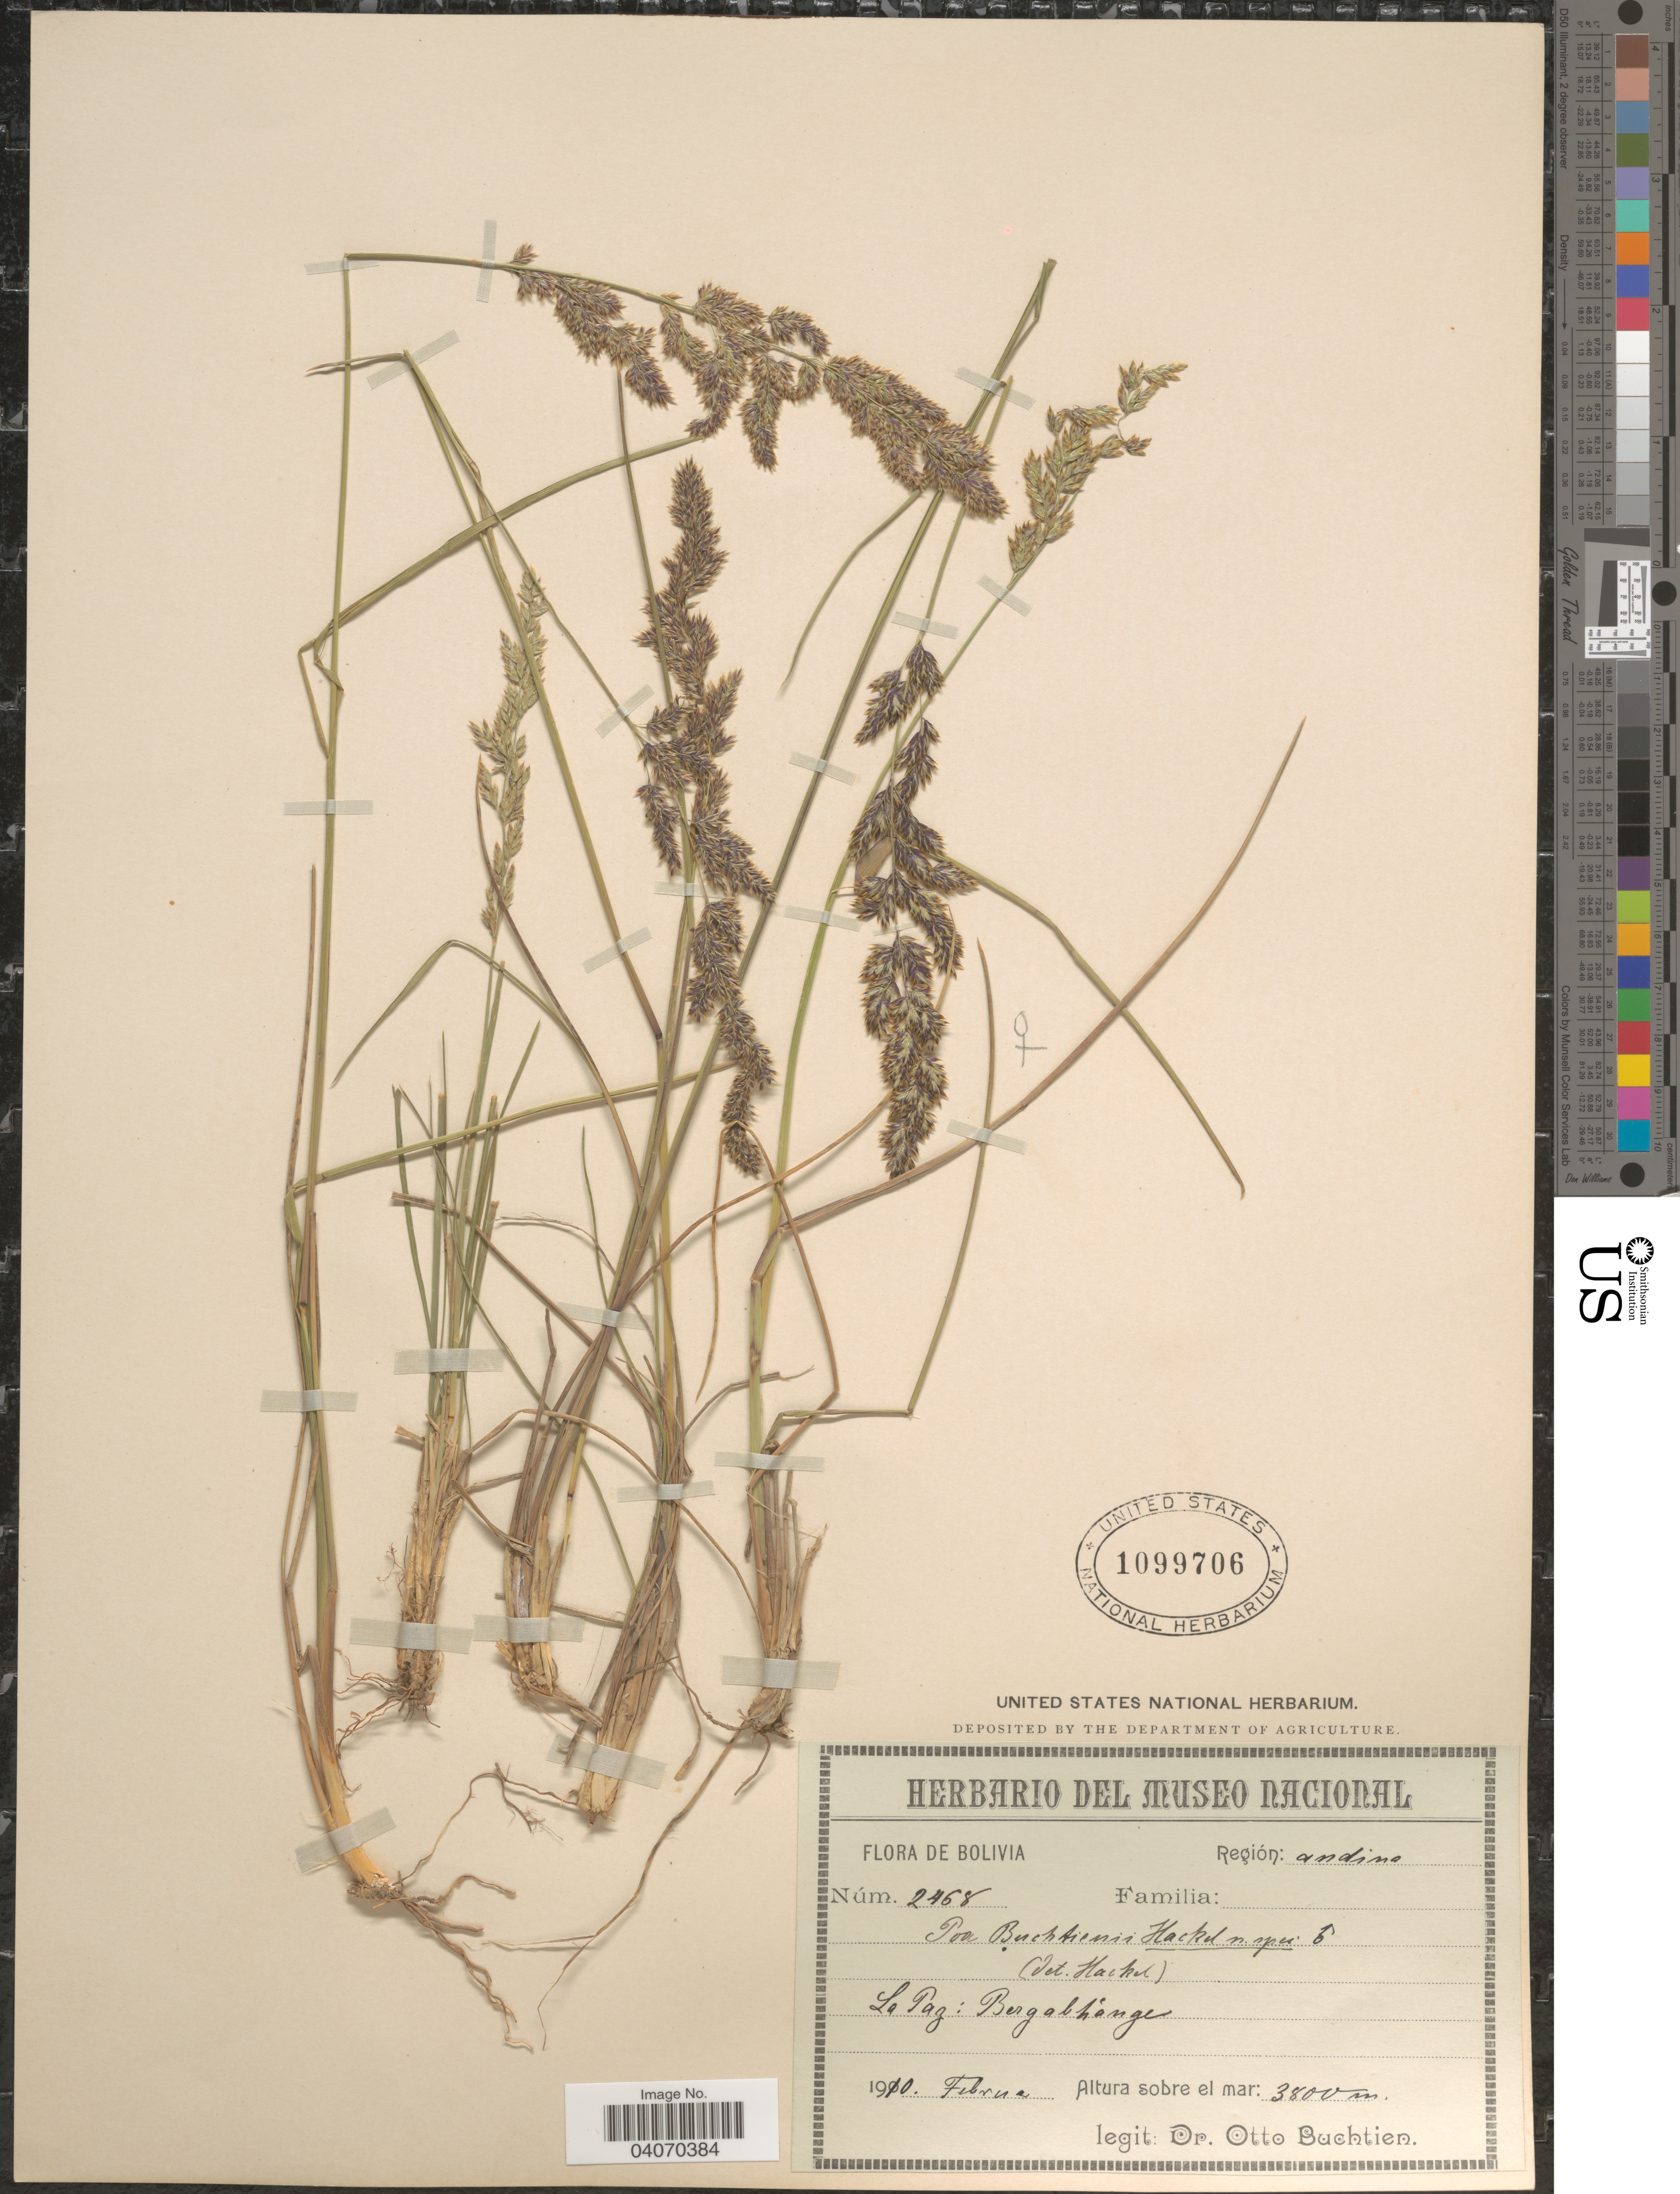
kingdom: Plantae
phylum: Tracheophyta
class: Liliopsida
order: Poales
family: Poaceae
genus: Poa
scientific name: Poa calchaquiensis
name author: Hack.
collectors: O. Buchtien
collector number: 2468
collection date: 1910-02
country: Bolivia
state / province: La Paz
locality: Bergabhänge. Región: andina.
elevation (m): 3800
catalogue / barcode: US 1099706